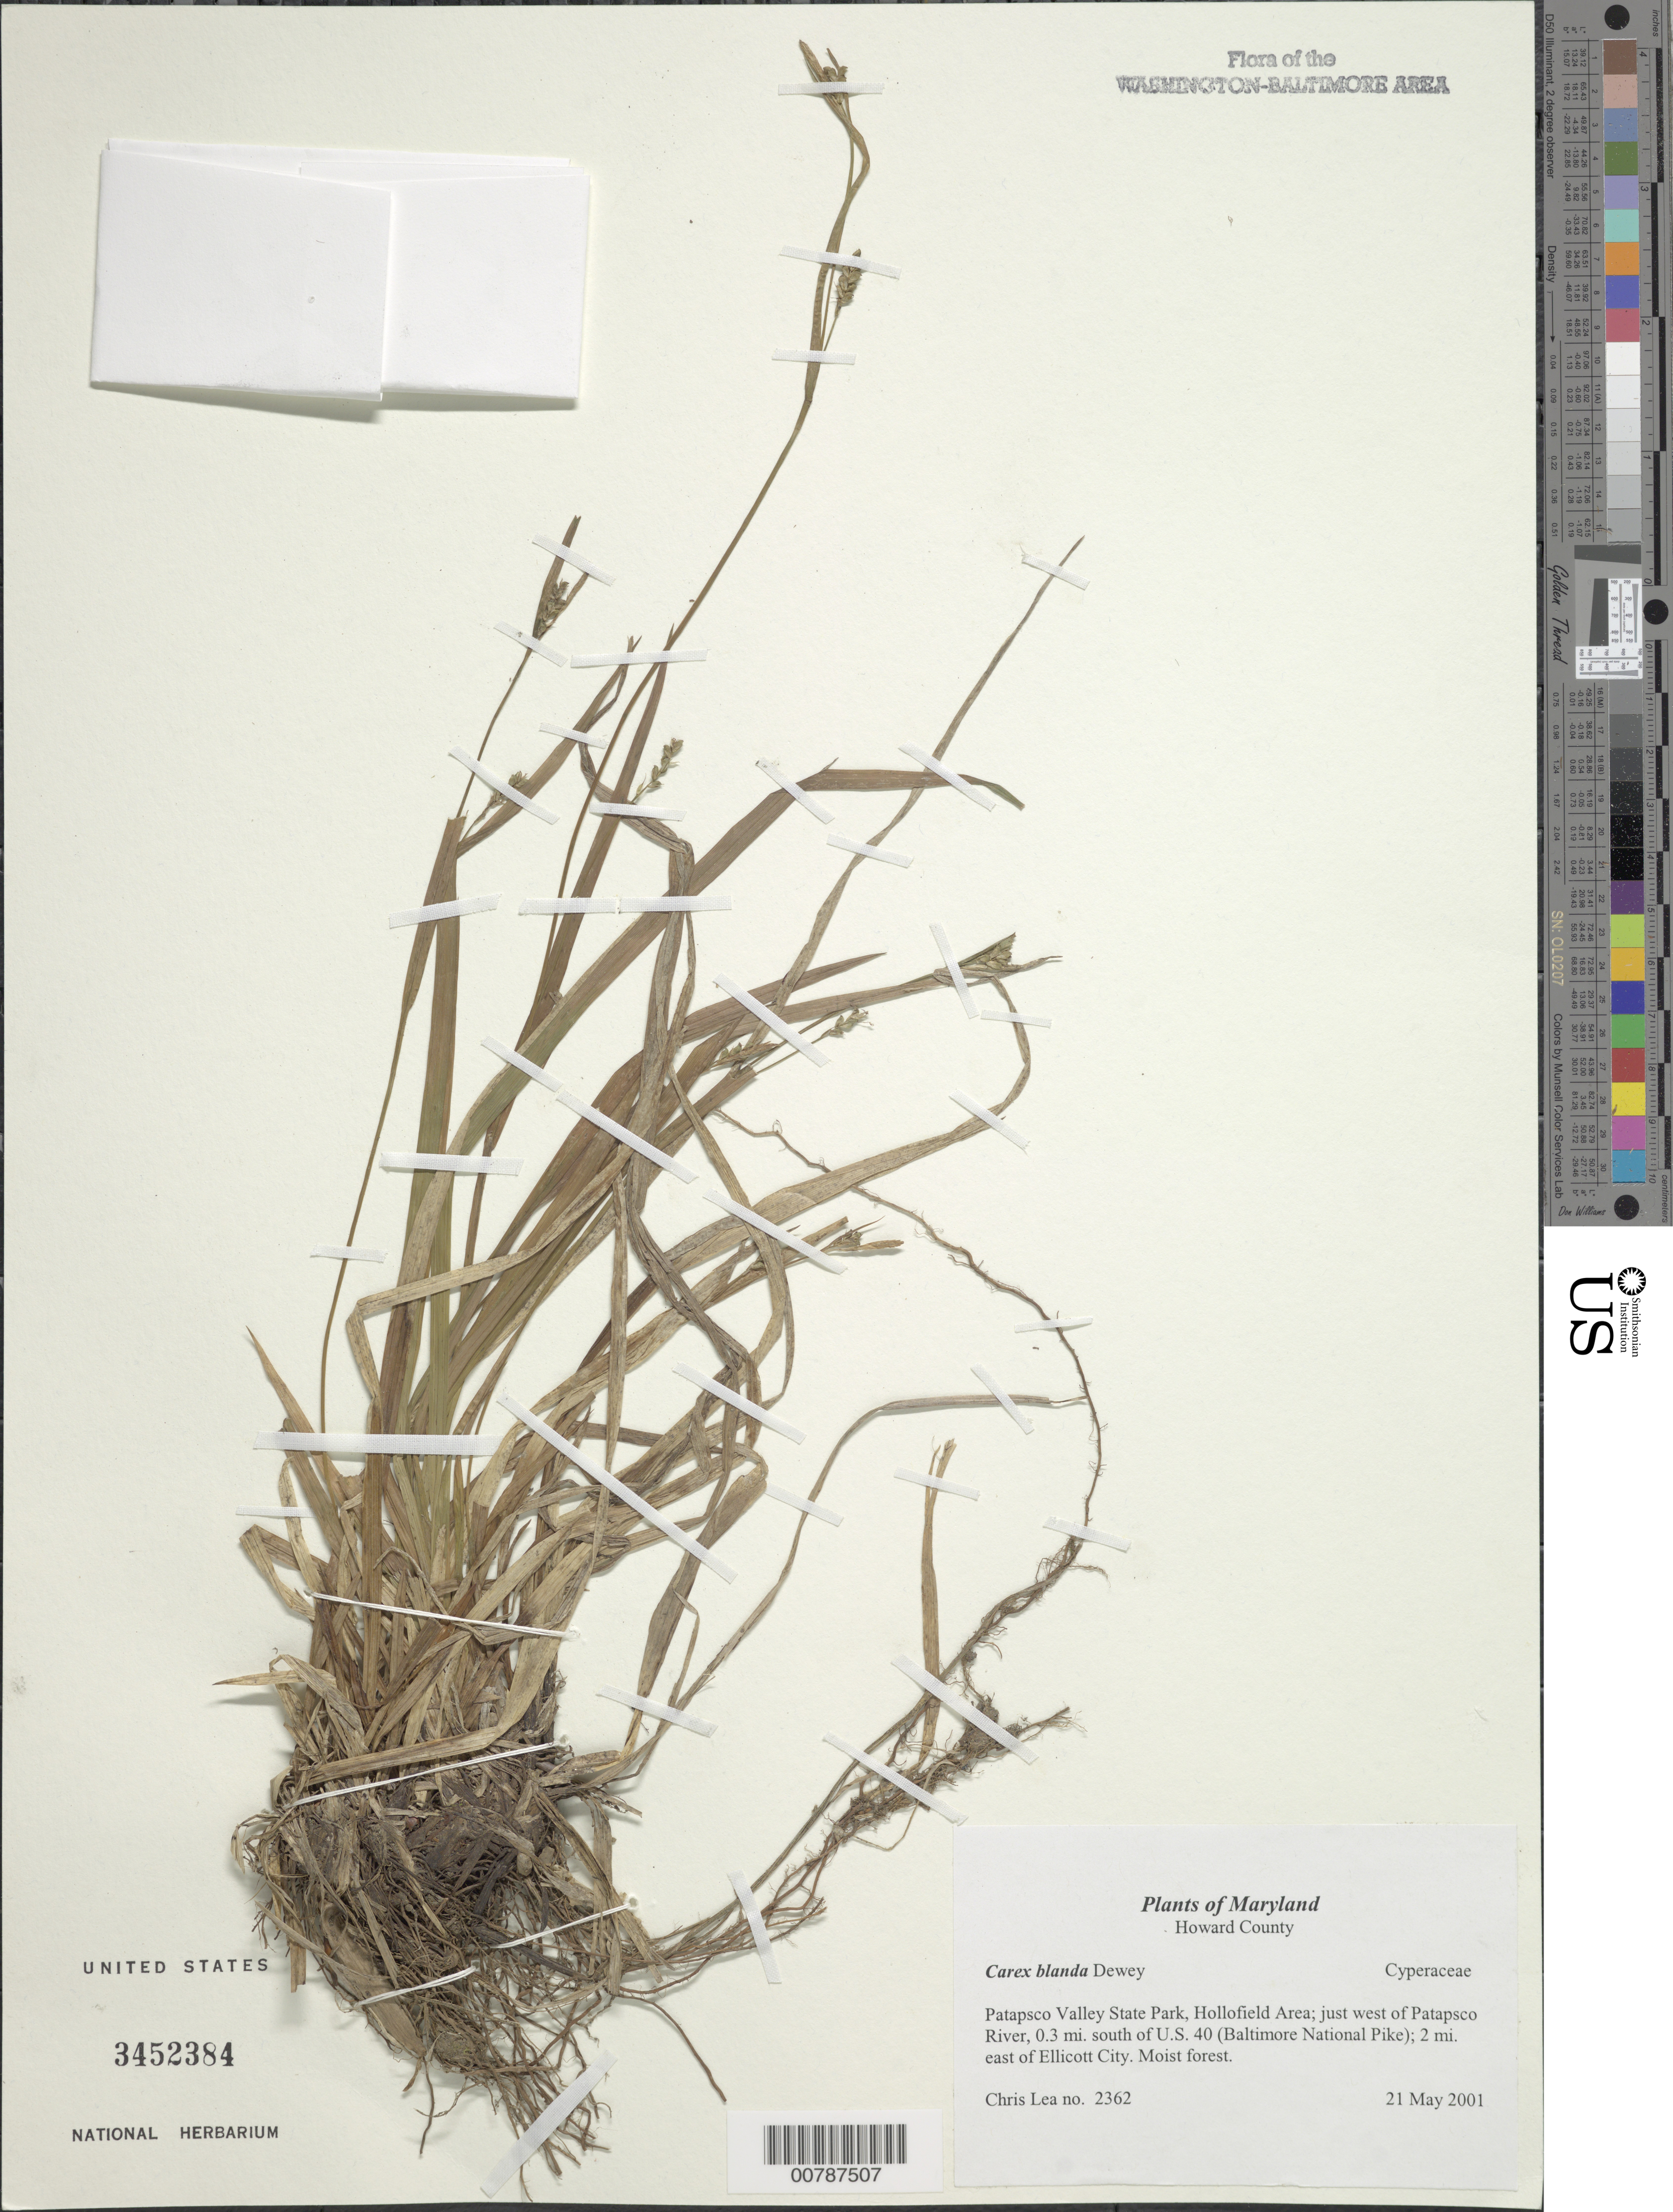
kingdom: Plantae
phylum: Tracheophyta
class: Liliopsida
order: Poales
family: Cyperaceae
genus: Carex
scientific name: Carex blanda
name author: Dewey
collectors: C. Lea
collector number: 2360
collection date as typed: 21 May 2001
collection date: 2001-05-21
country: United States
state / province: Maryland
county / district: Howard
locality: Patapsco Valley State Park, Hollofield Area; just west of Patapsco River, 0.3 miles south of U.S. 40 (Baltimore National Pike); 2 miles east of Ellicott City.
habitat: Moist forest.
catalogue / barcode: US 3452384